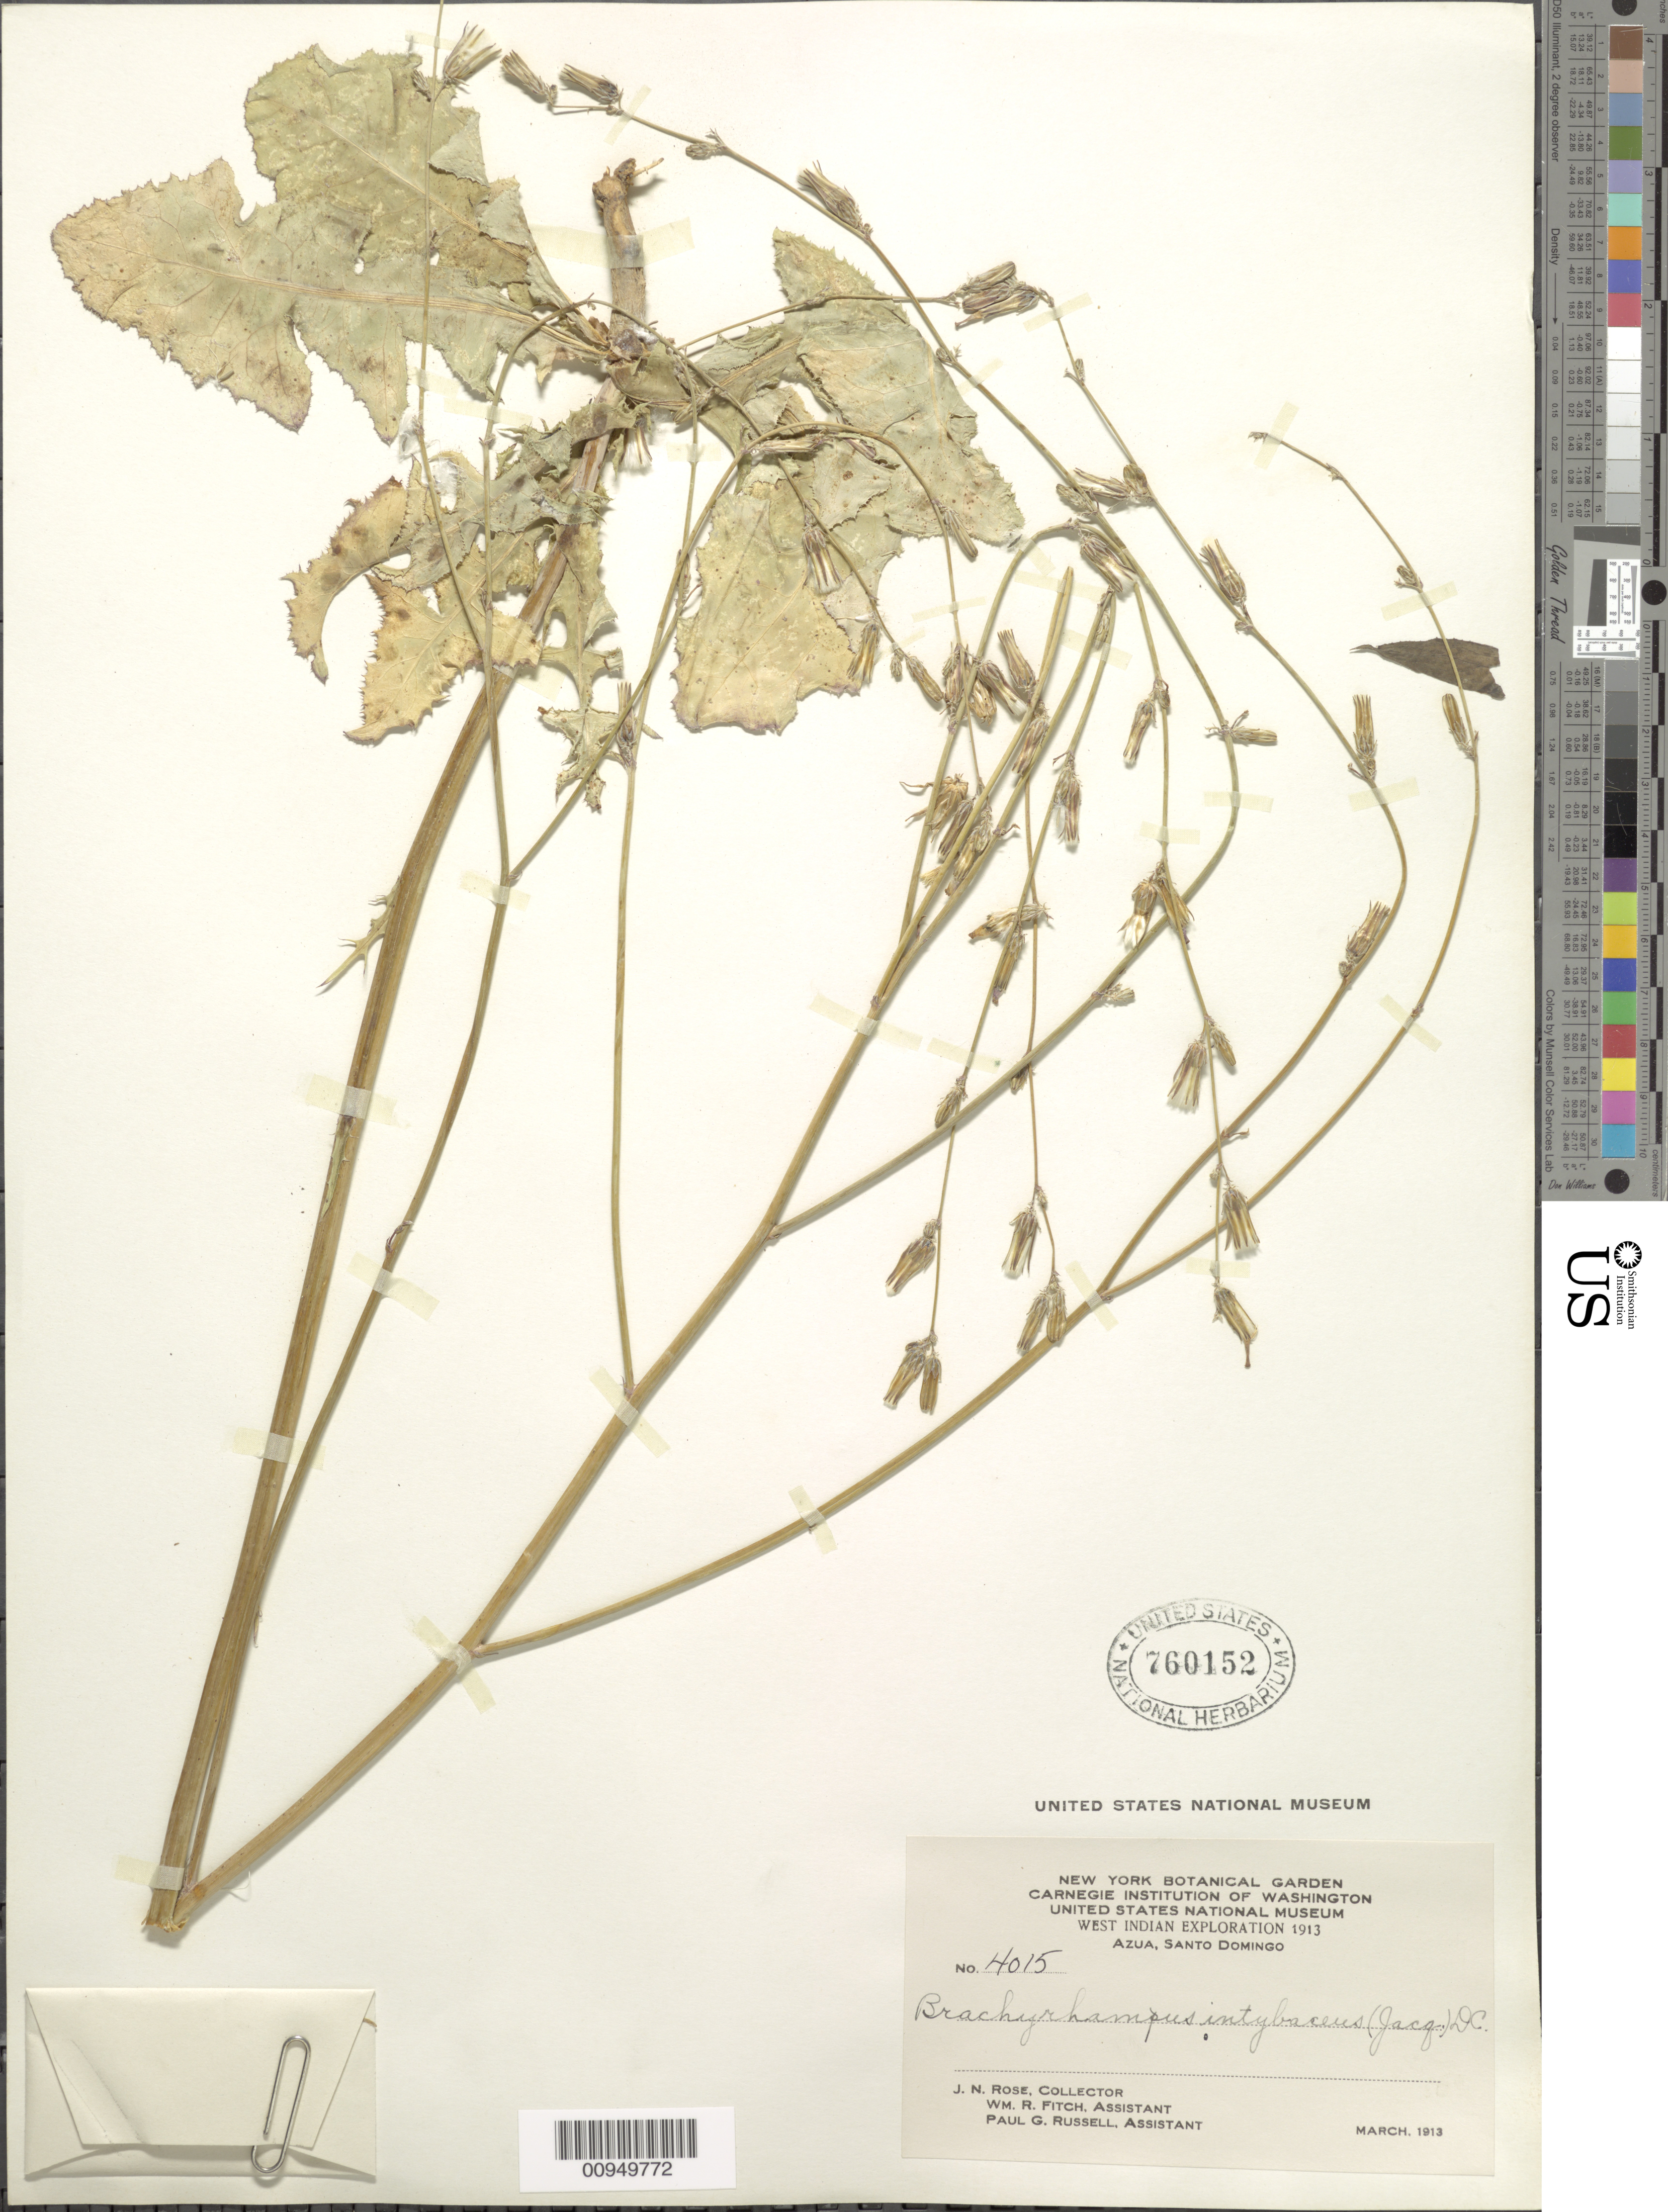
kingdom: Plantae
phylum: Tracheophyta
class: Magnoliopsida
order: Asterales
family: Asteraceae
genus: Launaea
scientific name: Launaea intybacea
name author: (Jacq.) Beauverd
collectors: J. N. Rose, W. R. Fitch & P. G. Russell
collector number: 4015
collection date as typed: Mar 1913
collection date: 1913-03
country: Dominican Republic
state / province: Azua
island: Hispaniola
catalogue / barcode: US 760152